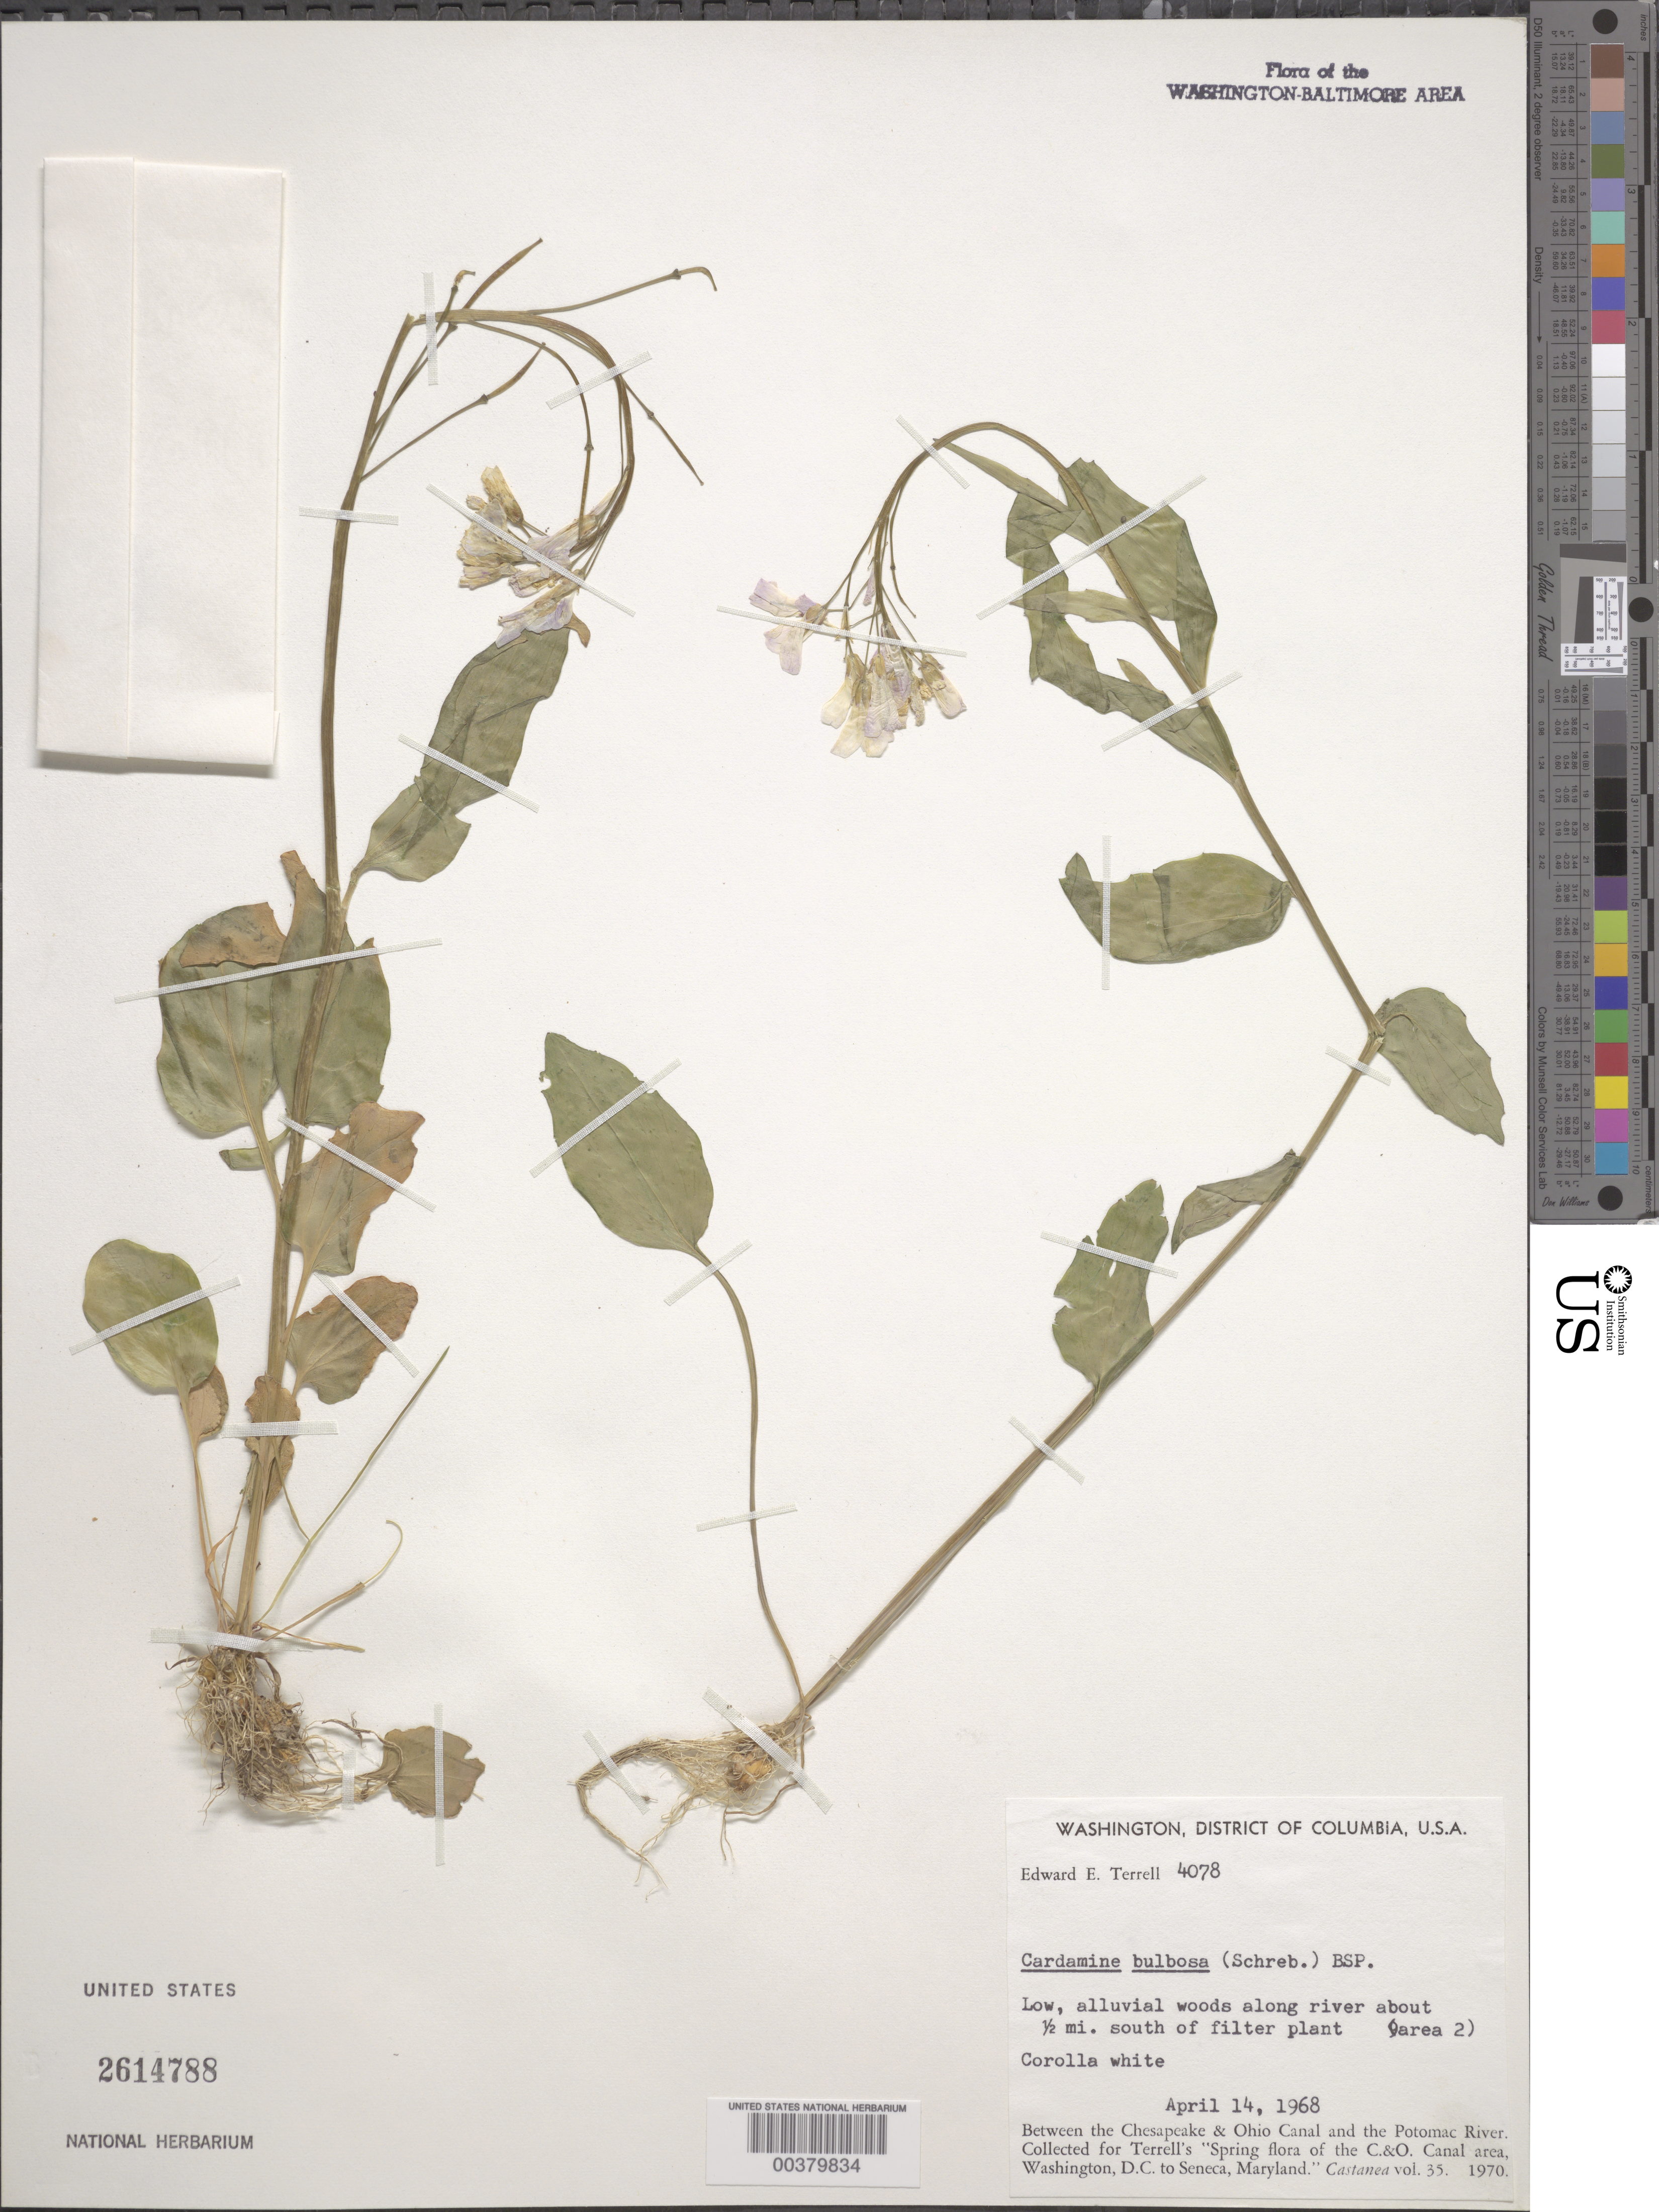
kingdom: Plantae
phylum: Tracheophyta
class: Magnoliopsida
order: Brassicales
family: Brassicaceae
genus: Cardamine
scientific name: Cardamine bulbosa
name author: (Schreb. ex Muhl.) Britton et al.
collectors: E. E. Terrell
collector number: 4078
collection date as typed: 14 Apr 1968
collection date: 1968-04-14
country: United States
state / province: District of Columbia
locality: Potomac Banks, south of Filter Plant C. & O. Canal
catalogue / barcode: US 2614788